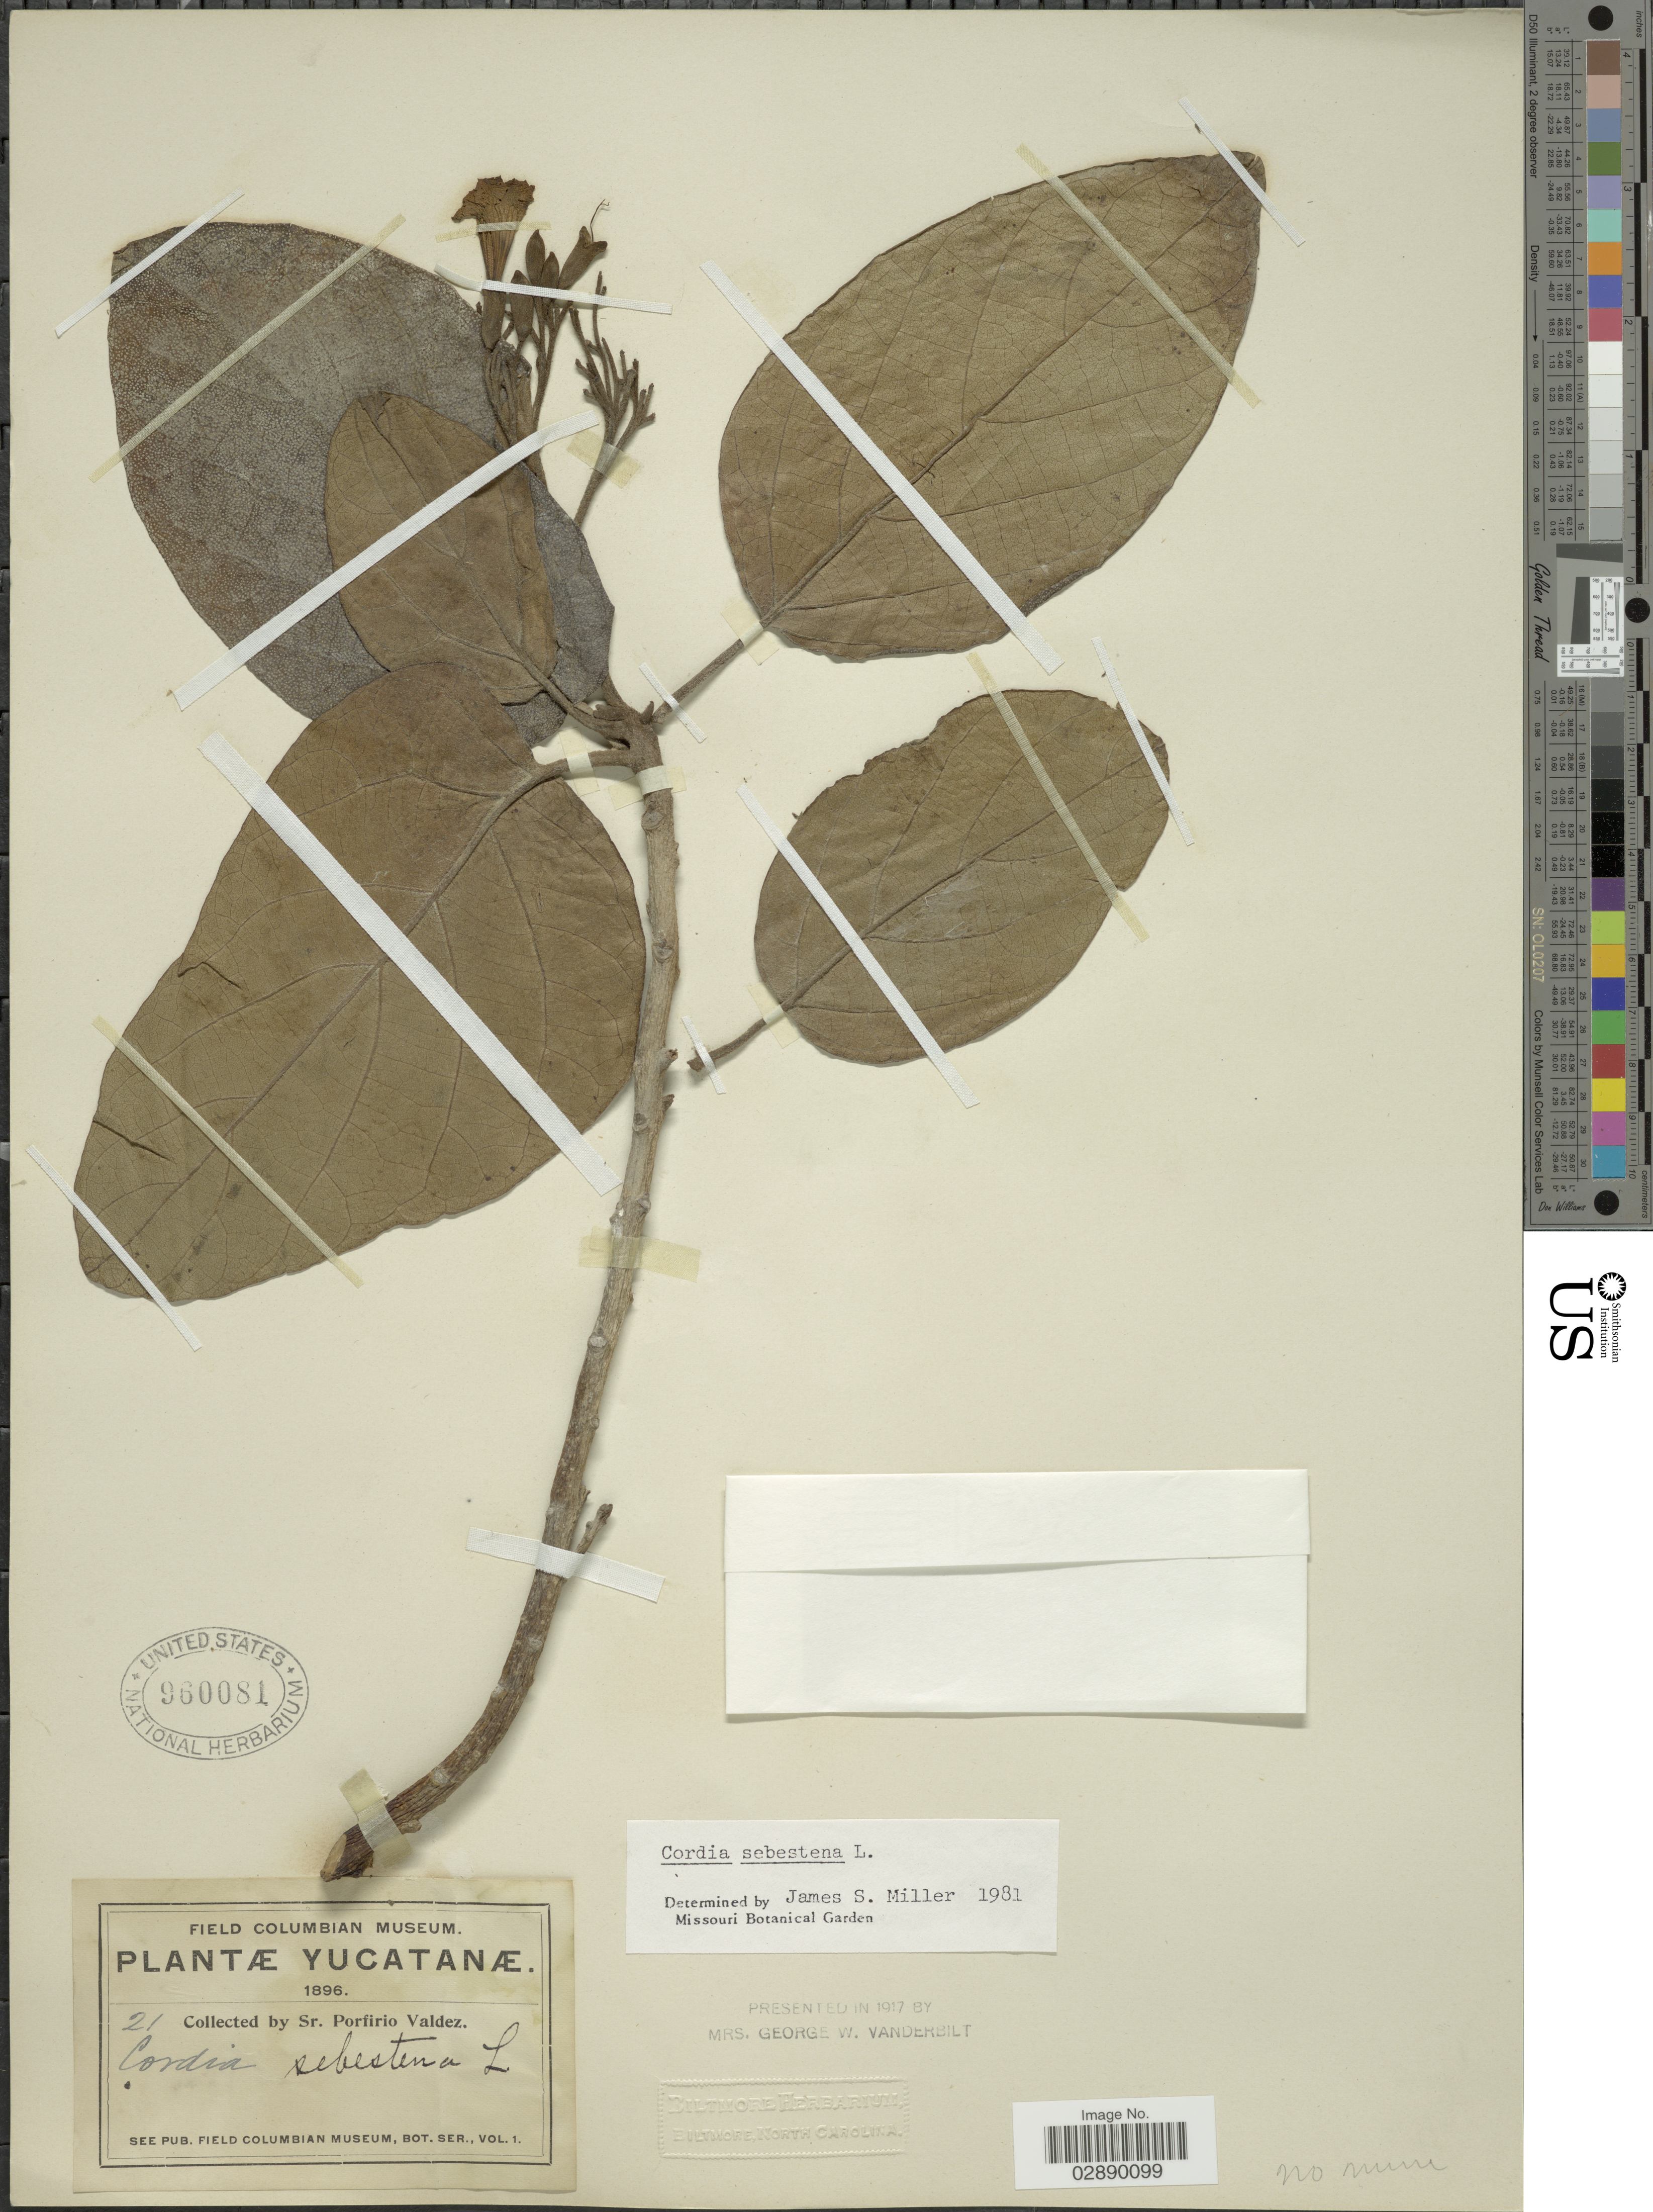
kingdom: Plantae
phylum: Tracheophyta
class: Magnoliopsida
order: Boraginales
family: Cordiaceae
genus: Cordia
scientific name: Cordia sebestena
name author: L.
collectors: P. Valdez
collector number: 21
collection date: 1896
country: Mexico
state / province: Yucatán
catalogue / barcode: US 960081